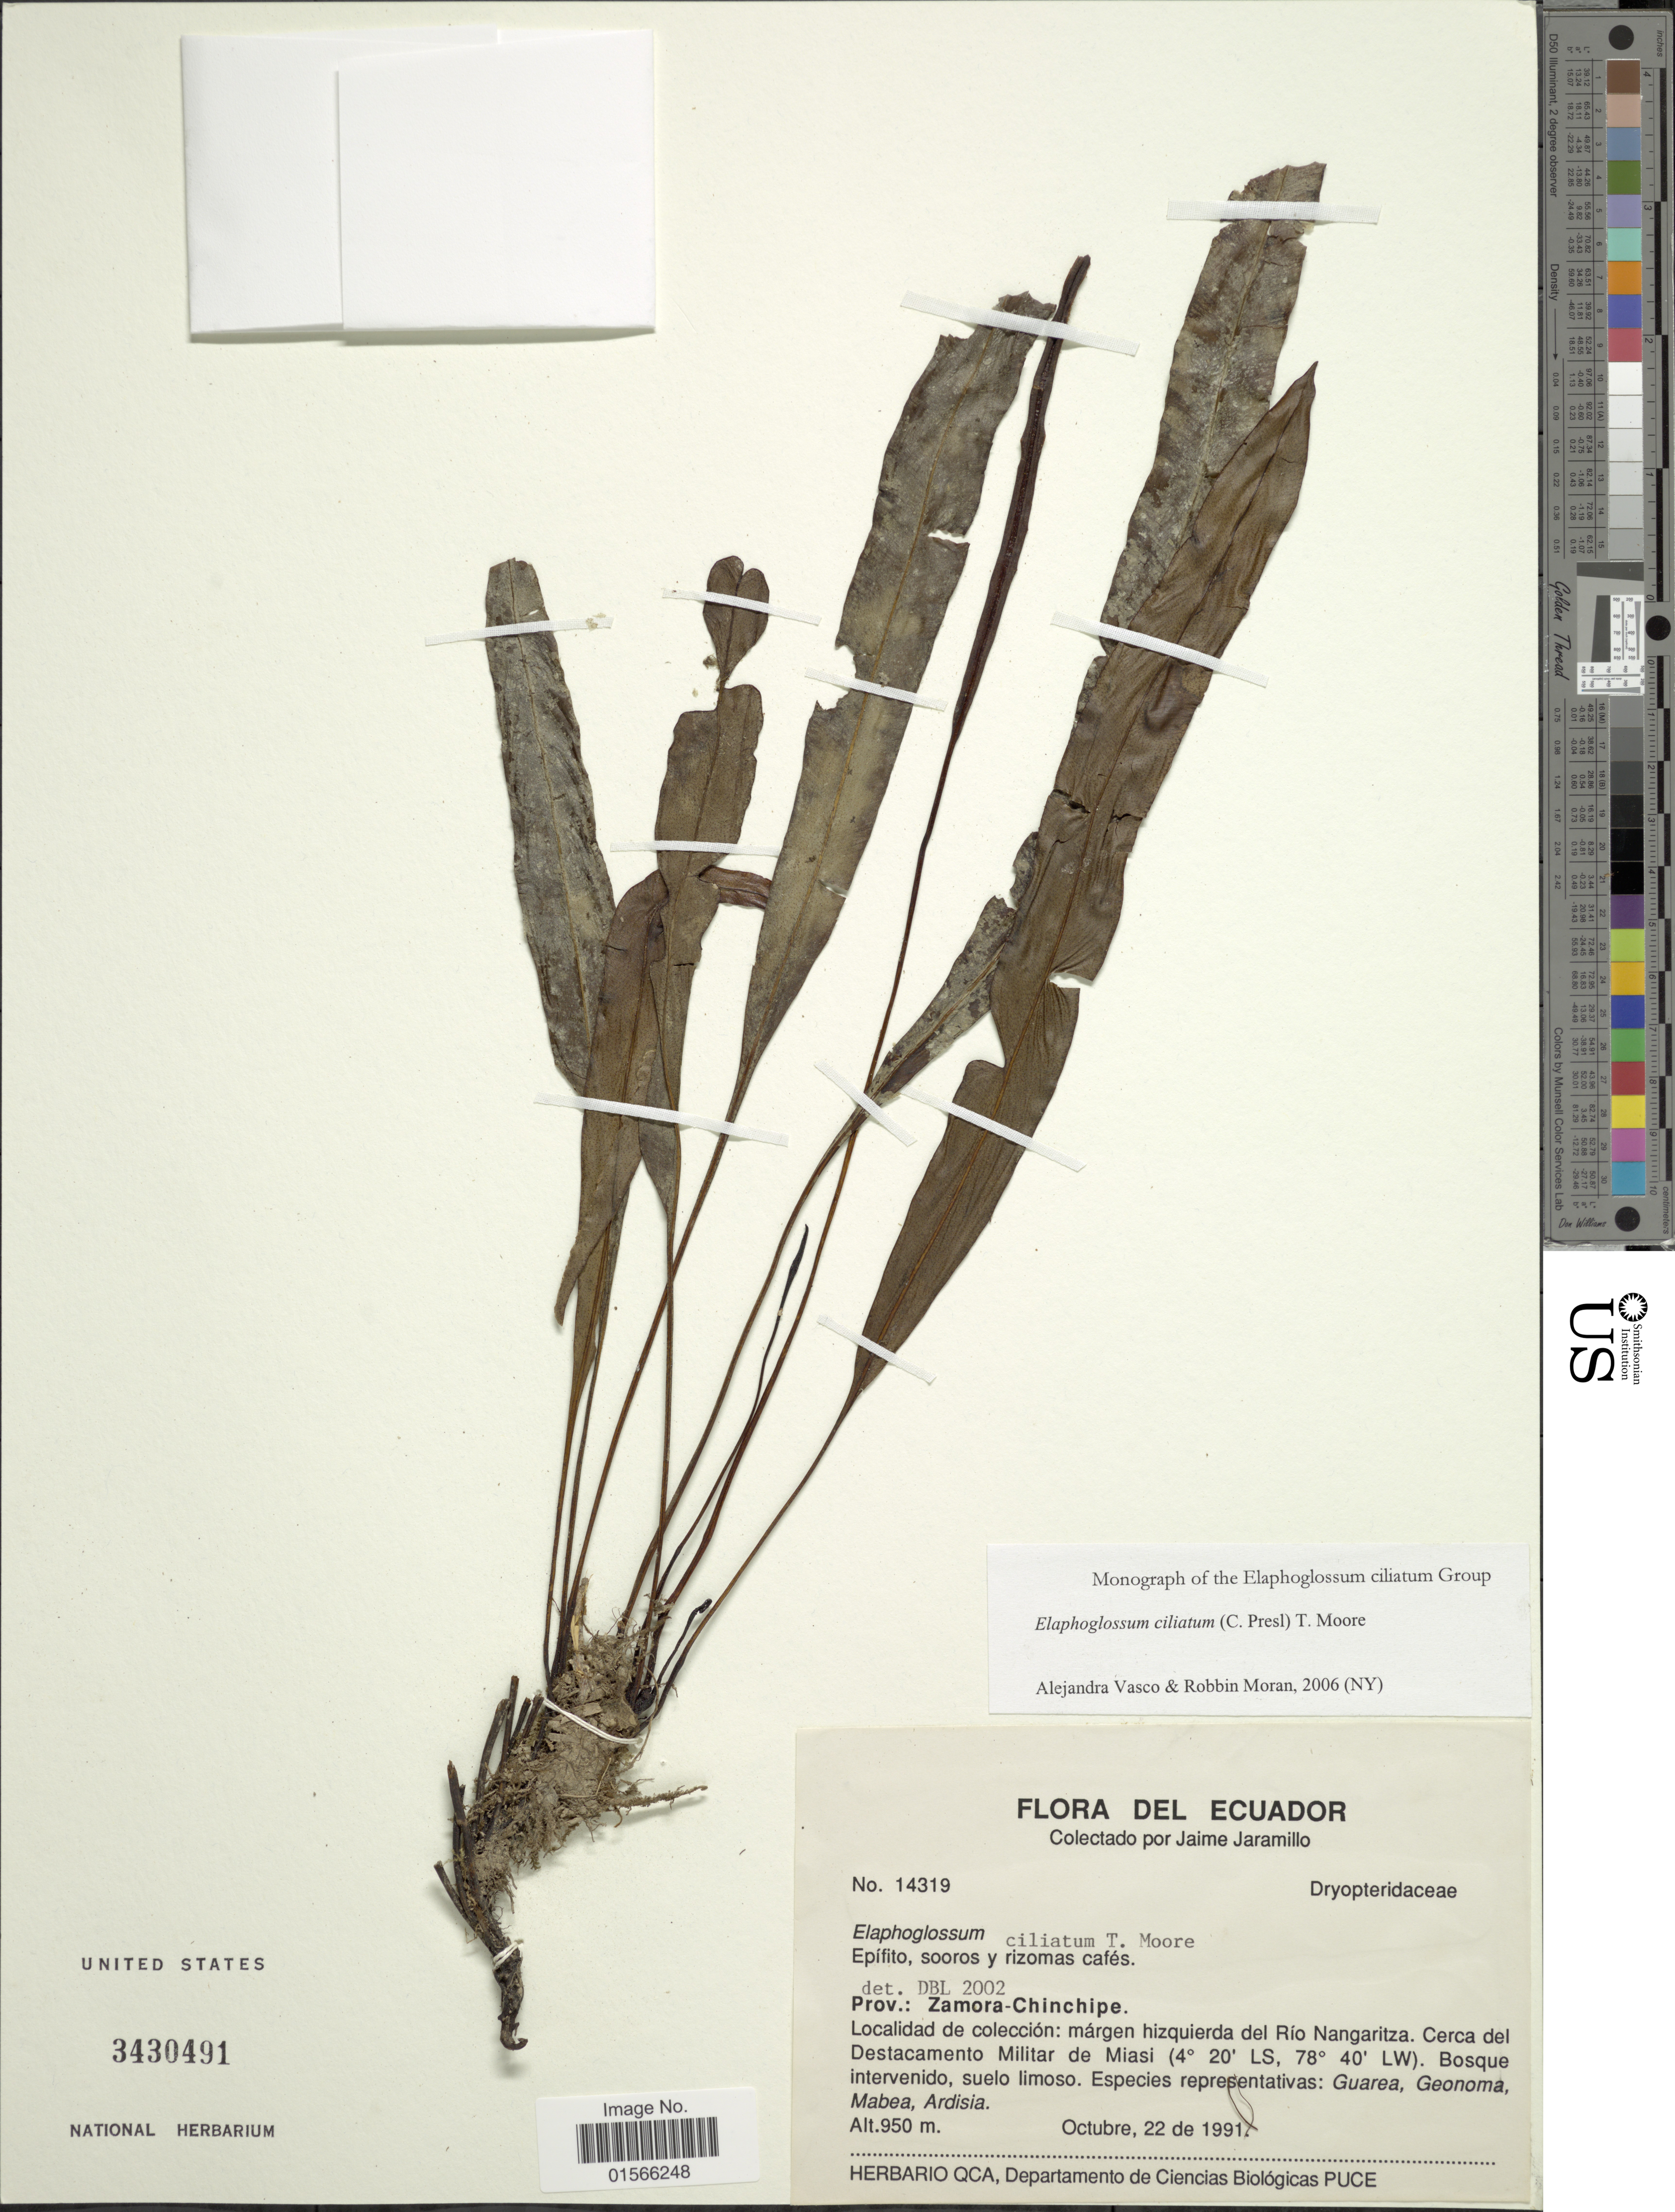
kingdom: Plantae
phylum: Tracheophyta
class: Polypodiopsida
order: Polypodiales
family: Dryopteridaceae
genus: Elaphoglossum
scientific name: Elaphoglossum ciliatum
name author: (C. Presl) T. Moore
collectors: J. Jaramillo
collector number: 14319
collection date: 1991-10-22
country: Ecuador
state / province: Zamora-Chinchipe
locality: Márgen hizquierda del Río Nangaritza. Cerca del Destacamento Militar de Miasi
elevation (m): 950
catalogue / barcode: US 3430491